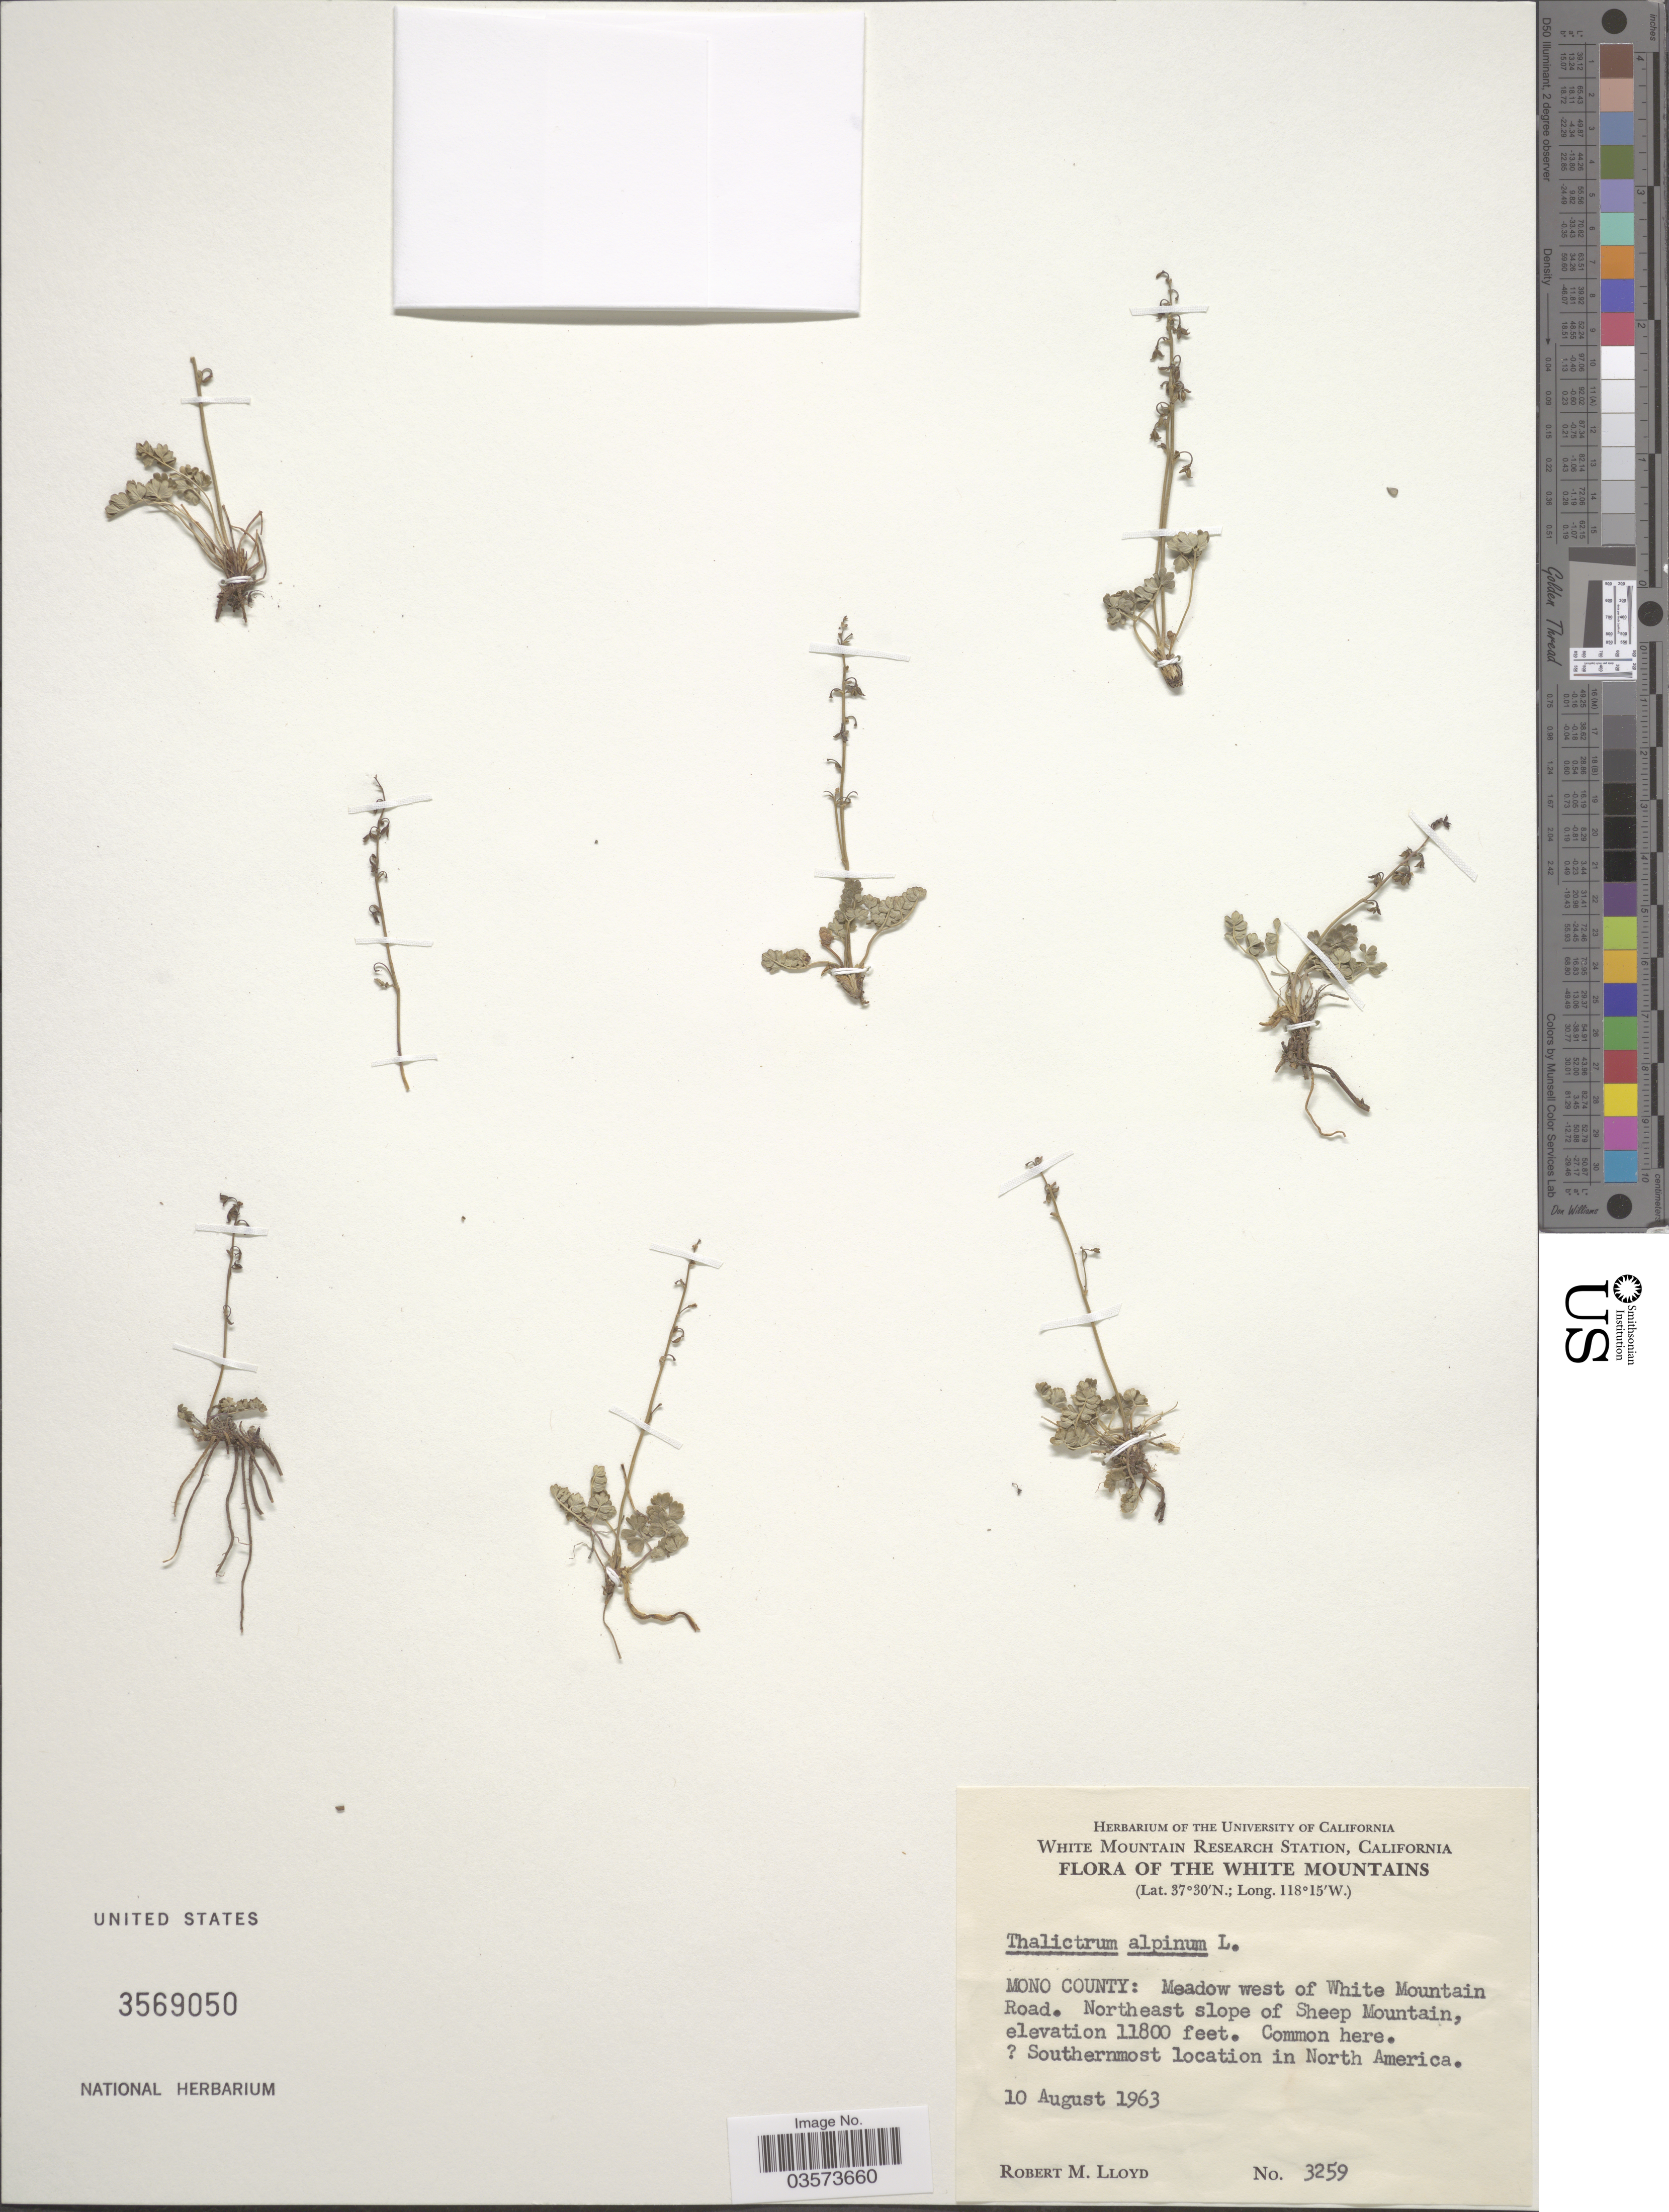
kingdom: Plantae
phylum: Tracheophyta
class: Magnoliopsida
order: Ranunculales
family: Ranunculaceae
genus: Thalictrum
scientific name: Thalictrum alpinum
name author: L.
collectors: R. M. Lloyd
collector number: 3259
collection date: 1963-08-10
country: United States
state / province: California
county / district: Mono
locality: The White Mountains. Mono County: Meadow west of White Mountain Road. Northeast slope of Sheep Mountain. Southern most location in North America. [unsure placement]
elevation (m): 3597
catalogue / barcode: US 3569050